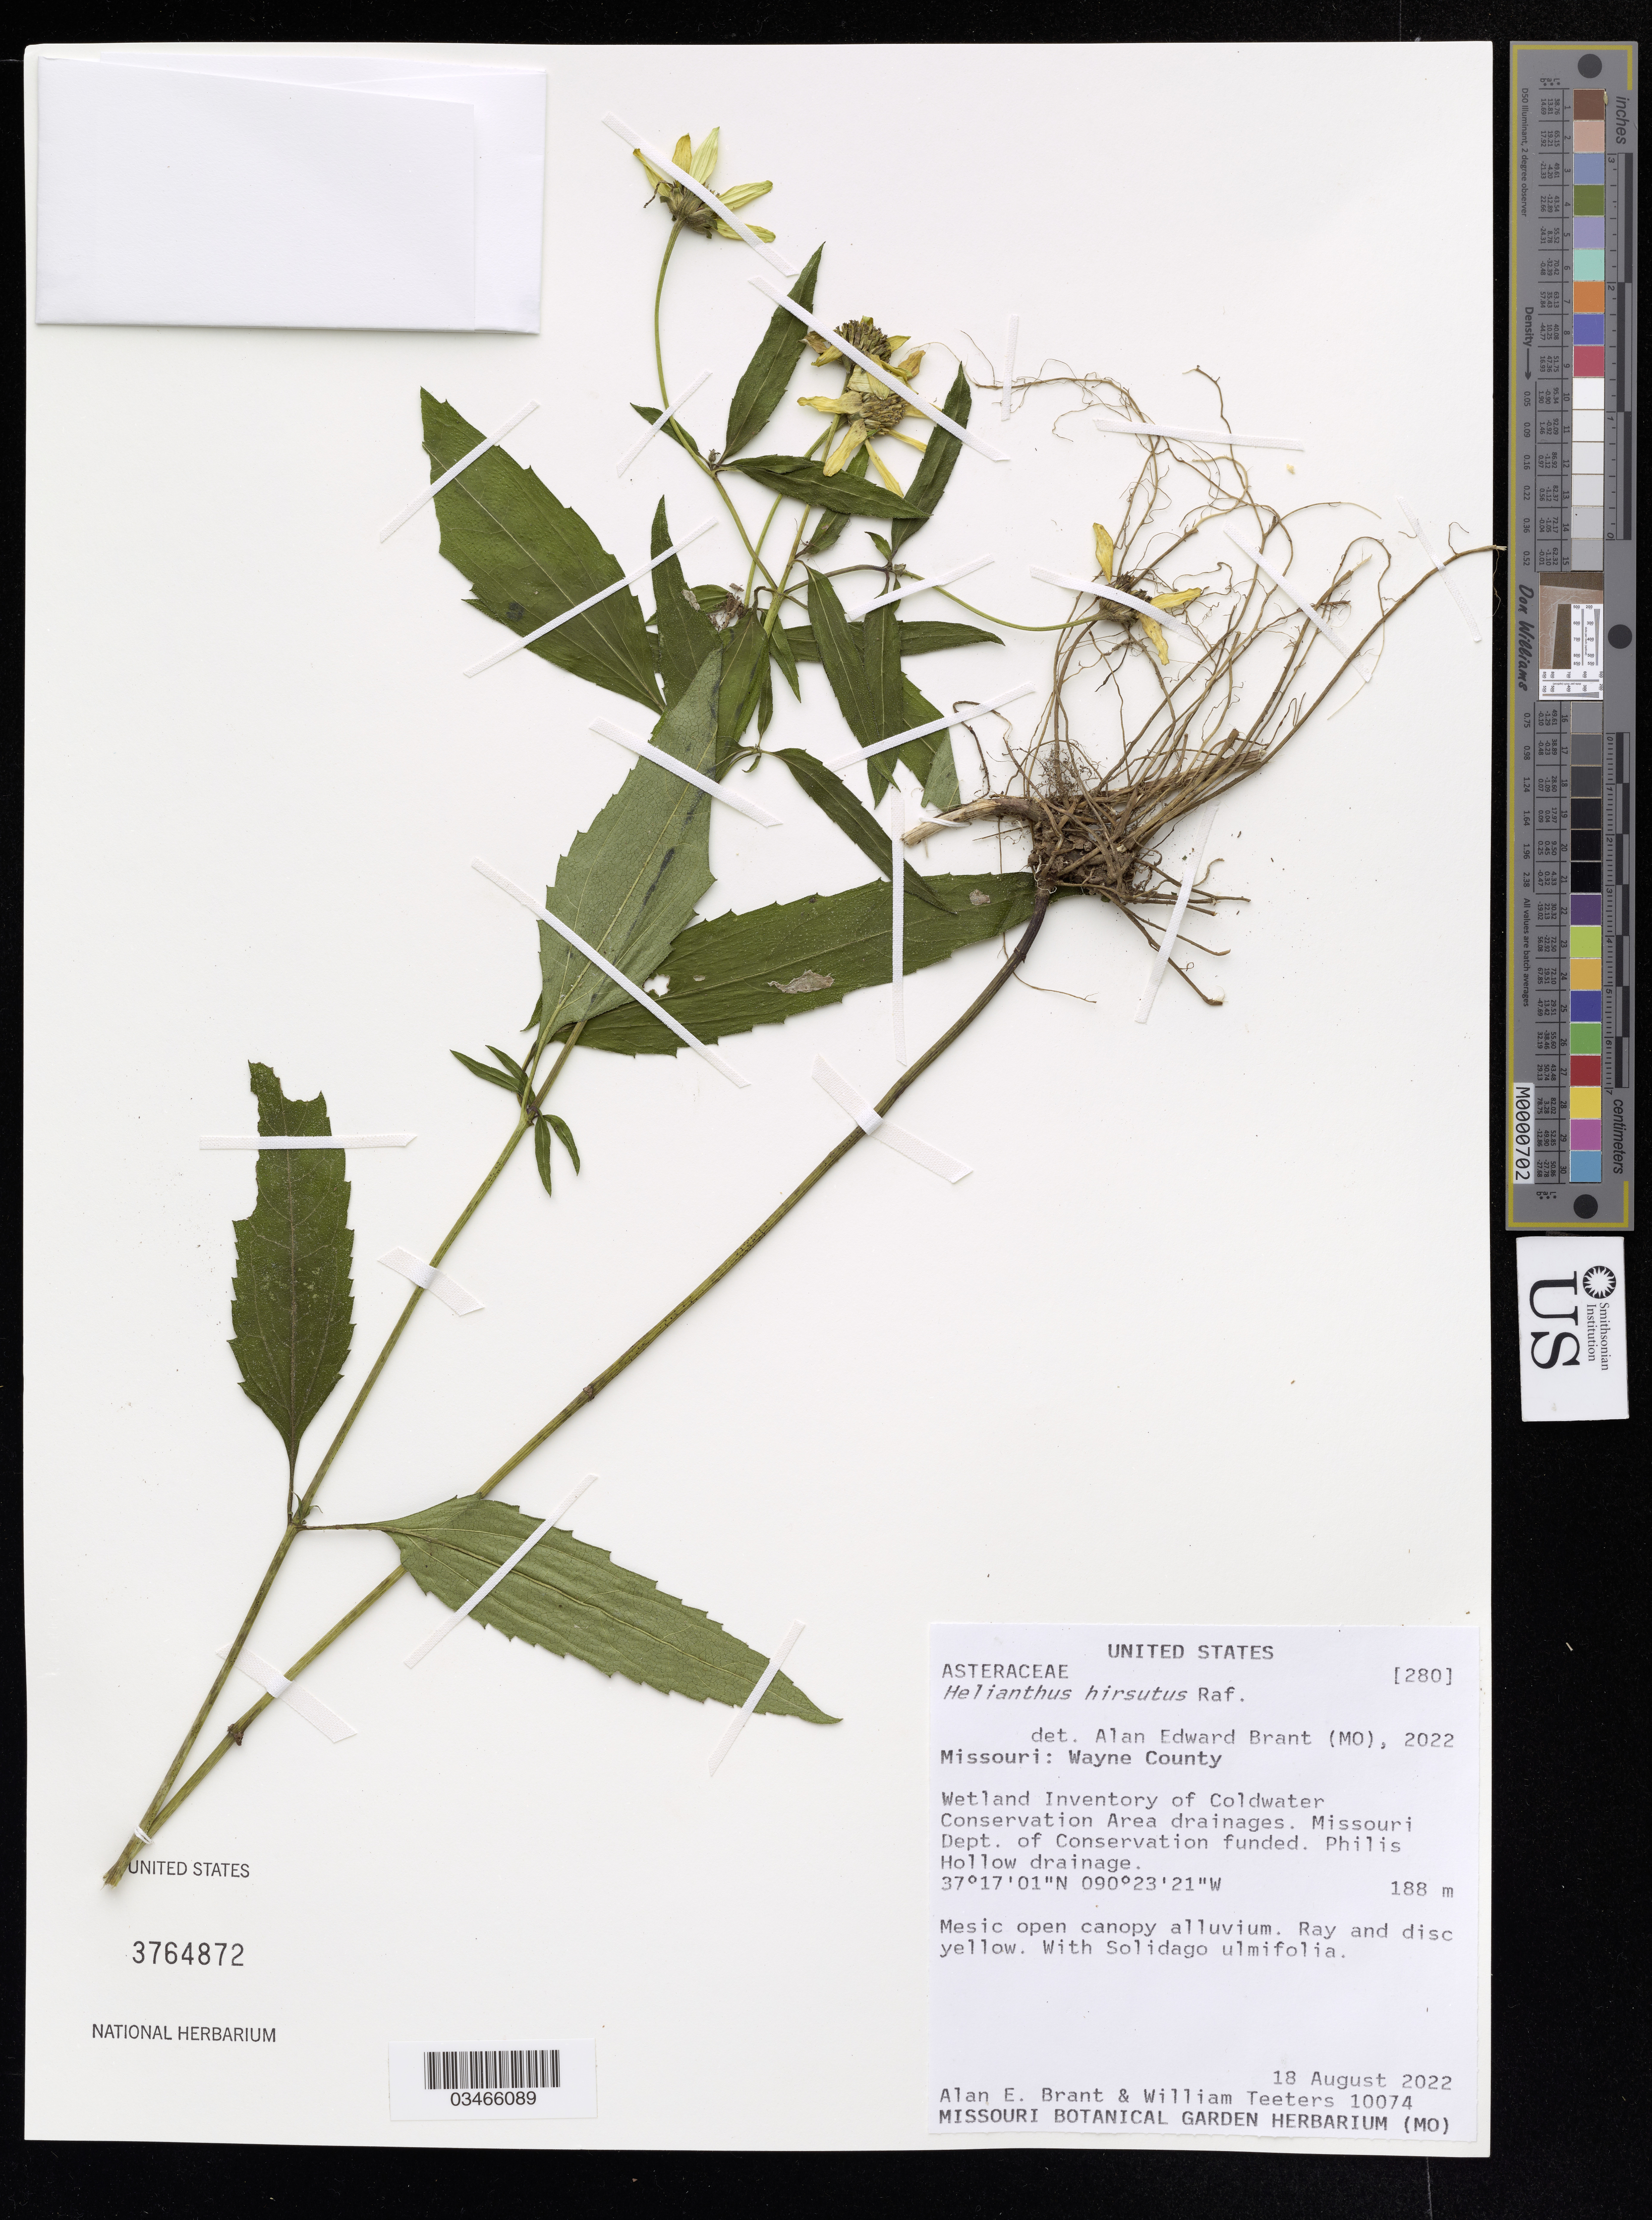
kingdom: Plantae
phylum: Tracheophyta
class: Magnoliopsida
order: Asterales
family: Asteraceae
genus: Helianthus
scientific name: Helianthus hirsutus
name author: Raf.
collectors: A. Brant & W. Teeters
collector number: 10074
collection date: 2022-08-18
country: United States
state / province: Missouri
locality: Wayne County. Wetland Inventory of Coldwater Conservation Area drainages. Missouri Dept. of Conservation funded. Philis Hollow drainage.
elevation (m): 188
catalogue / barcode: US 3764872